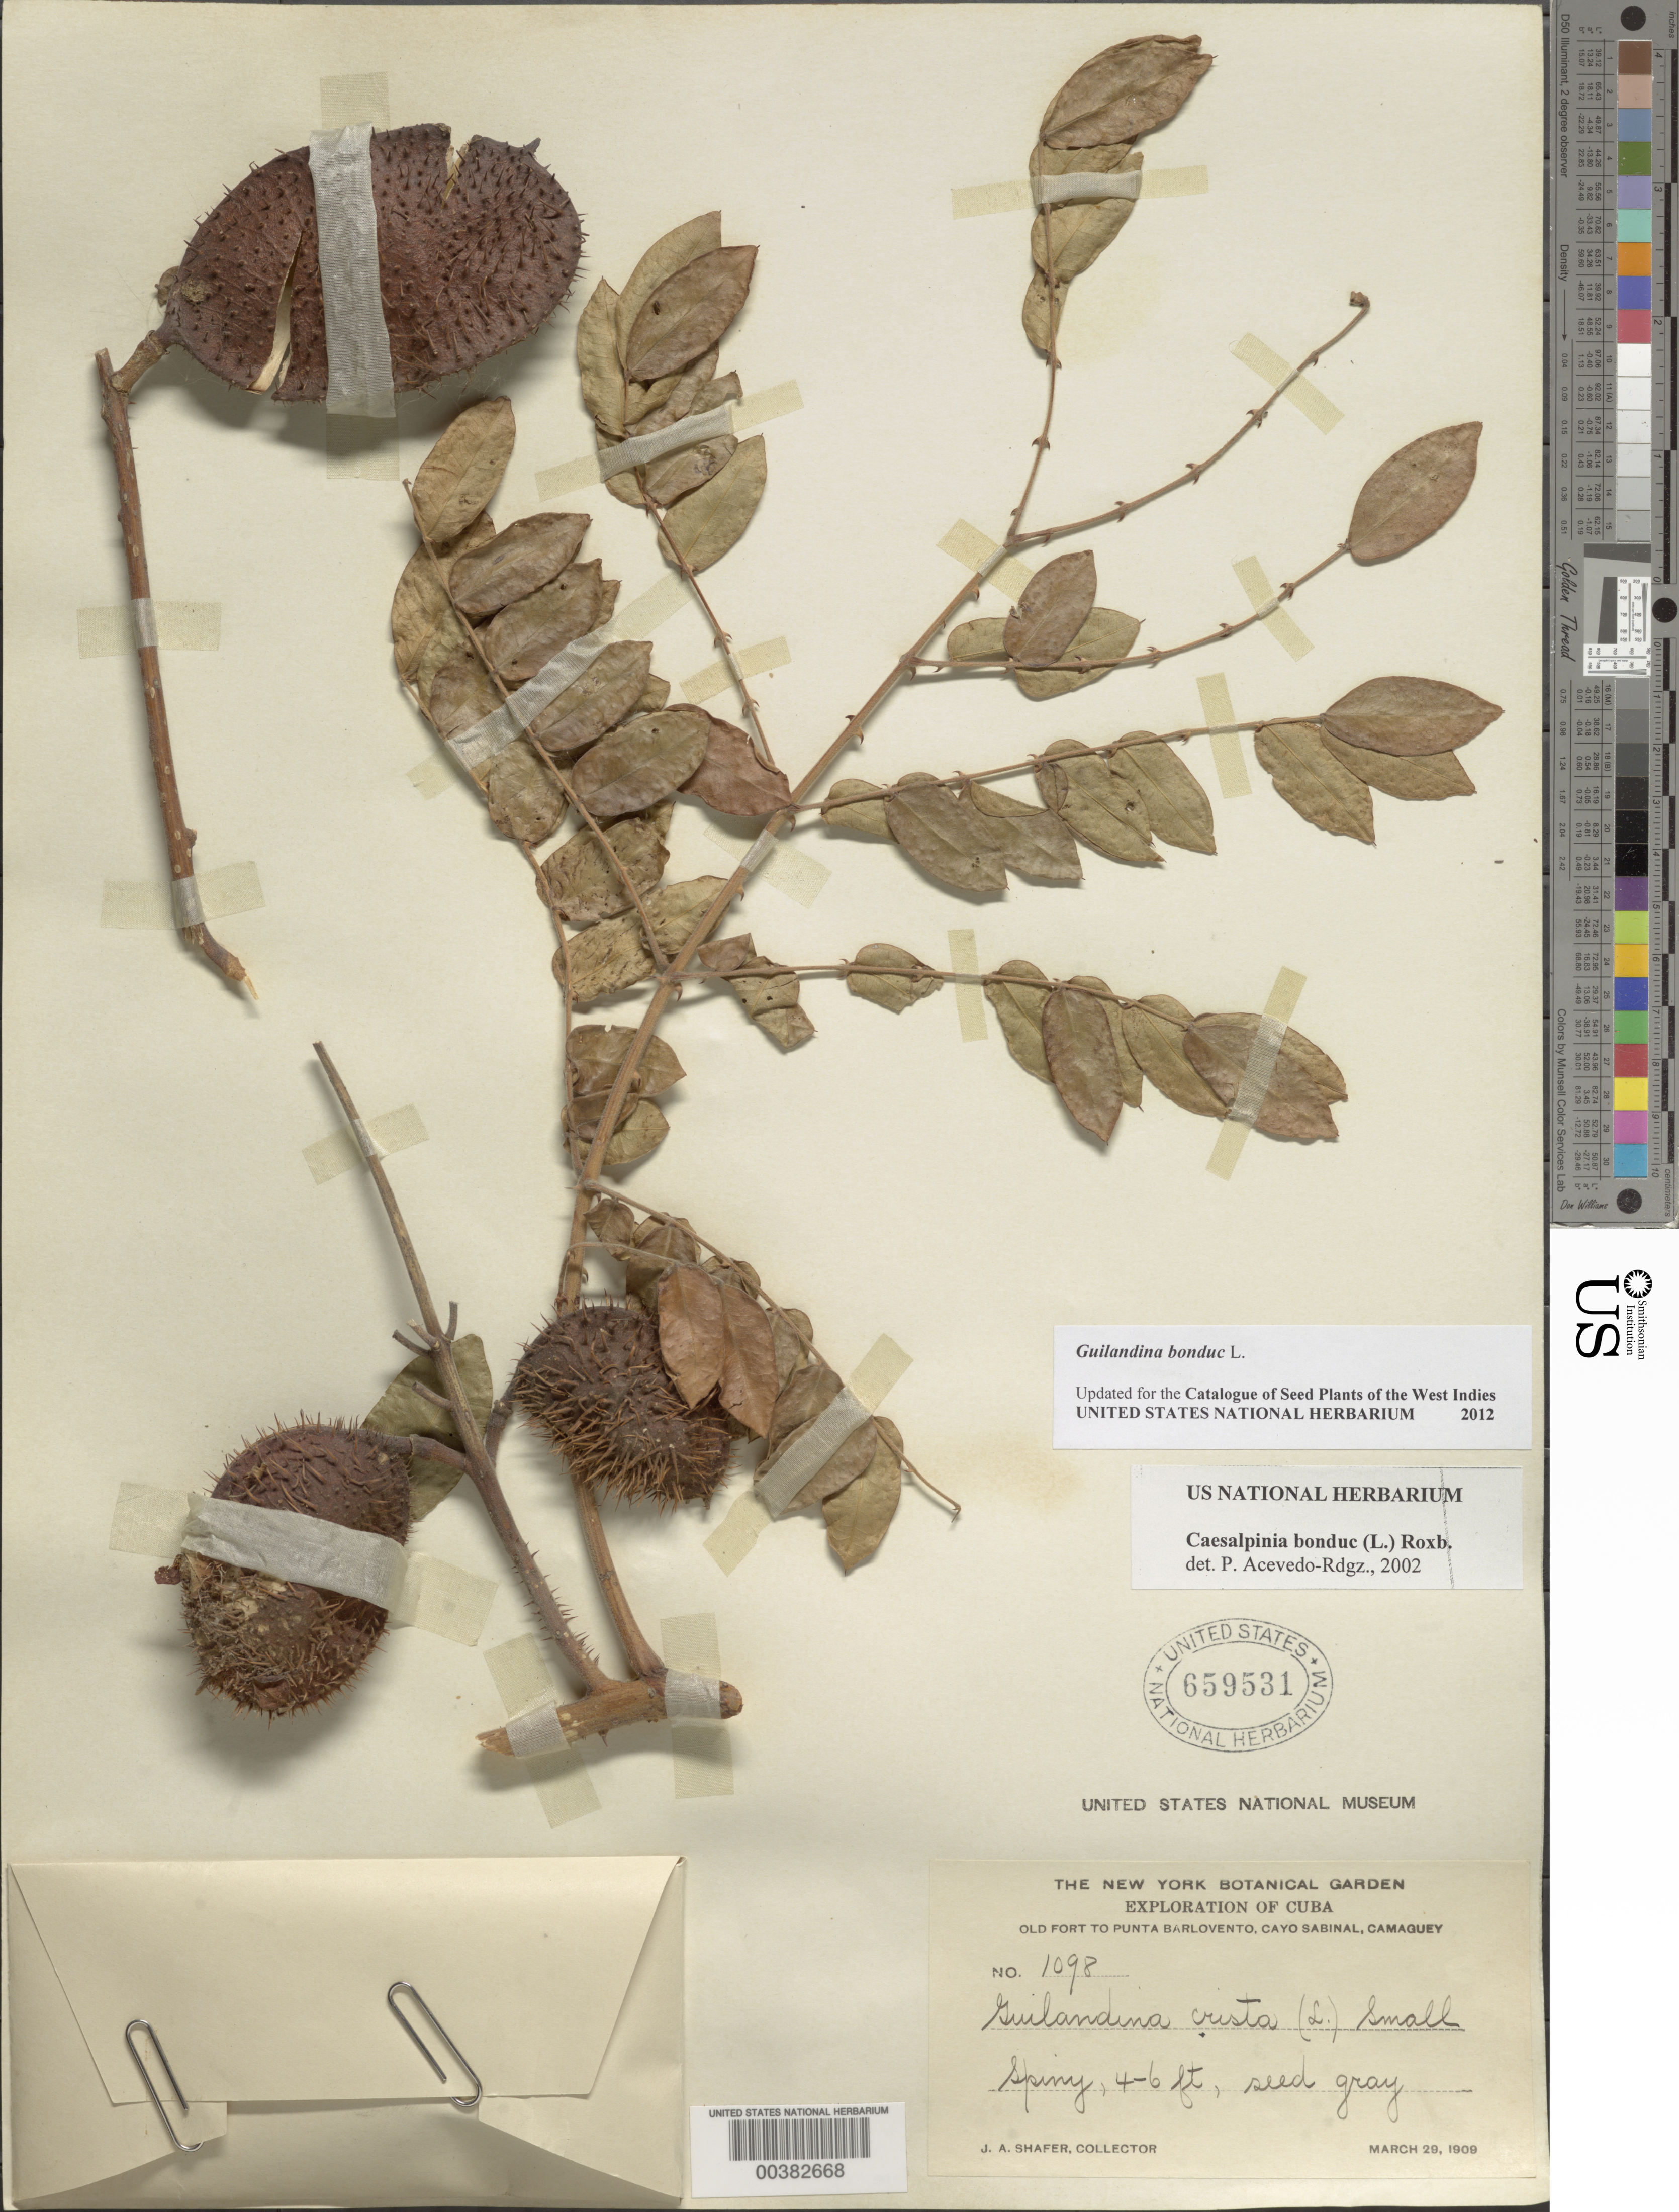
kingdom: Plantae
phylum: Tracheophyta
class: Magnoliopsida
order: Fabales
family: Fabaceae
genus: Guilandina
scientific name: Guilandina bonduc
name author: L.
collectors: J. A. Shafer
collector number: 1098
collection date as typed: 29 Mar 1909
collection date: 1909-03-29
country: Cuba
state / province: Camagüey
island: Greater Antilles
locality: Old fort to Punta Barlovento, Cayo Sabinal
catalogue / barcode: US 659531